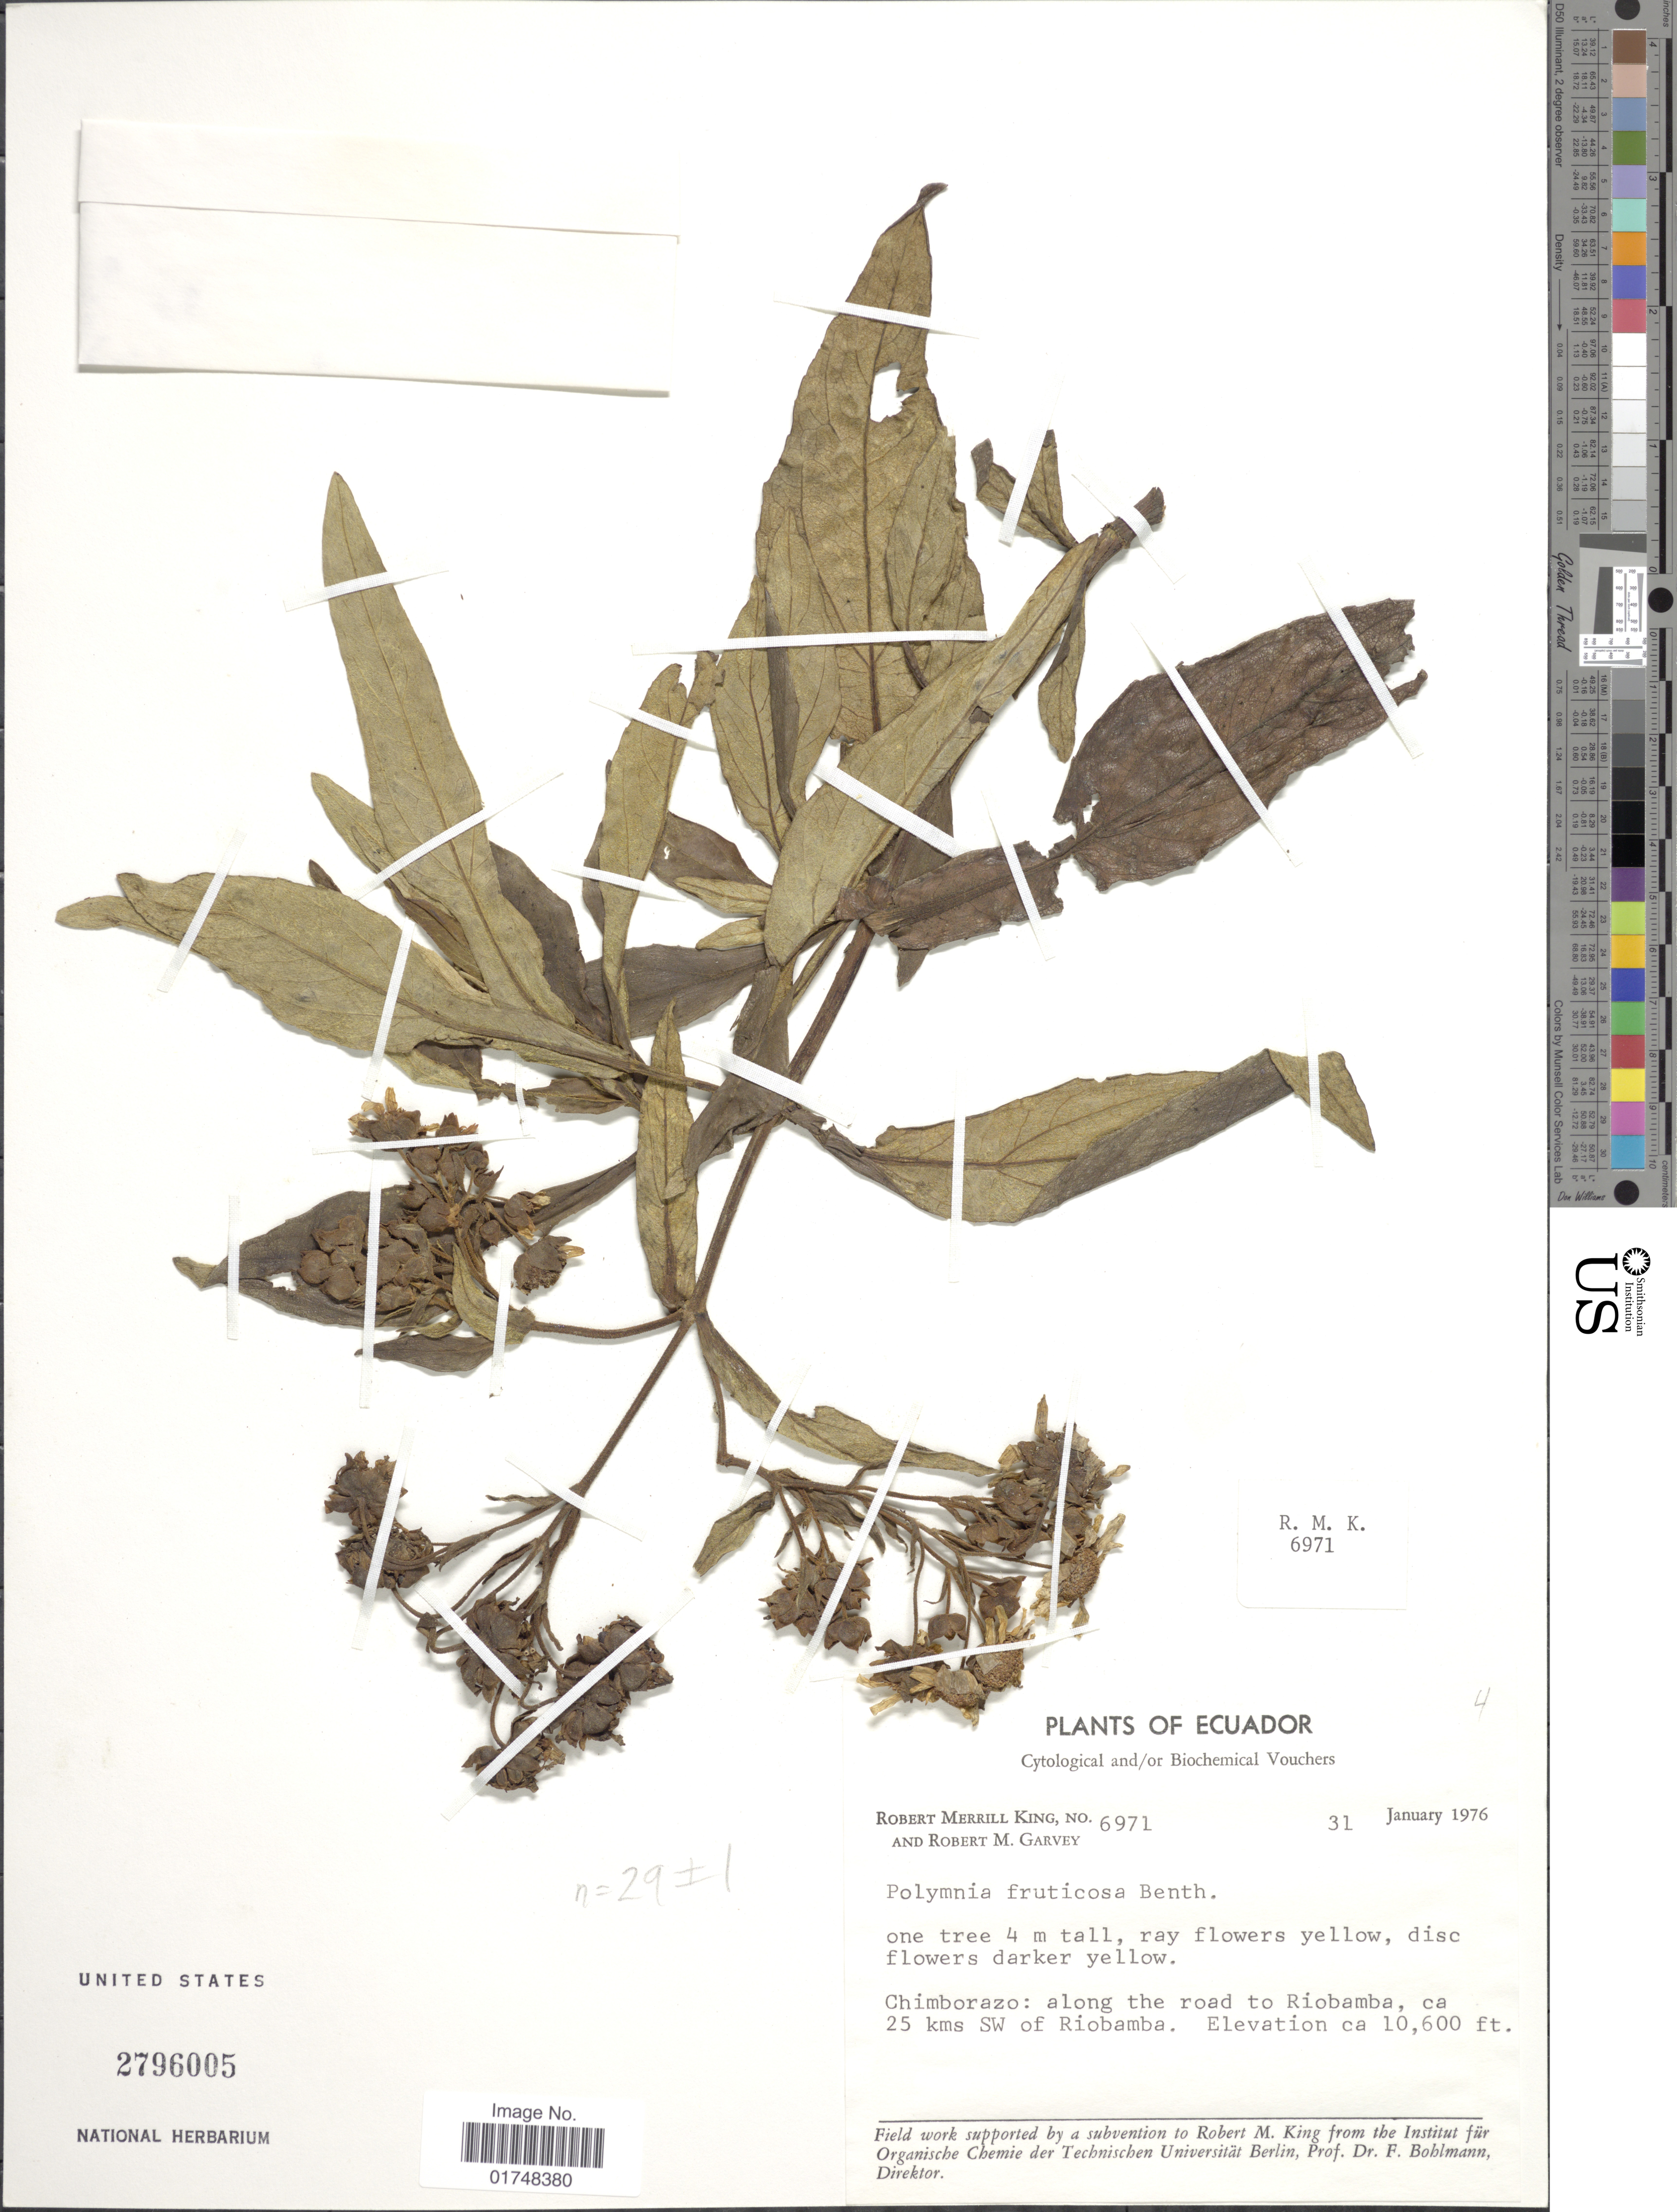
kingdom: Plantae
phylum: Tracheophyta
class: Magnoliopsida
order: Asterales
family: Asteraceae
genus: Smallanthus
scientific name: Smallanthus fruticosus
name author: (Benth.) H. Rob.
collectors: R. M. King & R. Garvey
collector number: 6971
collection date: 1976-01-31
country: Ecuador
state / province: Chimborazo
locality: Along the road to Riobamba, ca 25 kms SW of Riobamba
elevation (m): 3231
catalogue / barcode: US 2796005